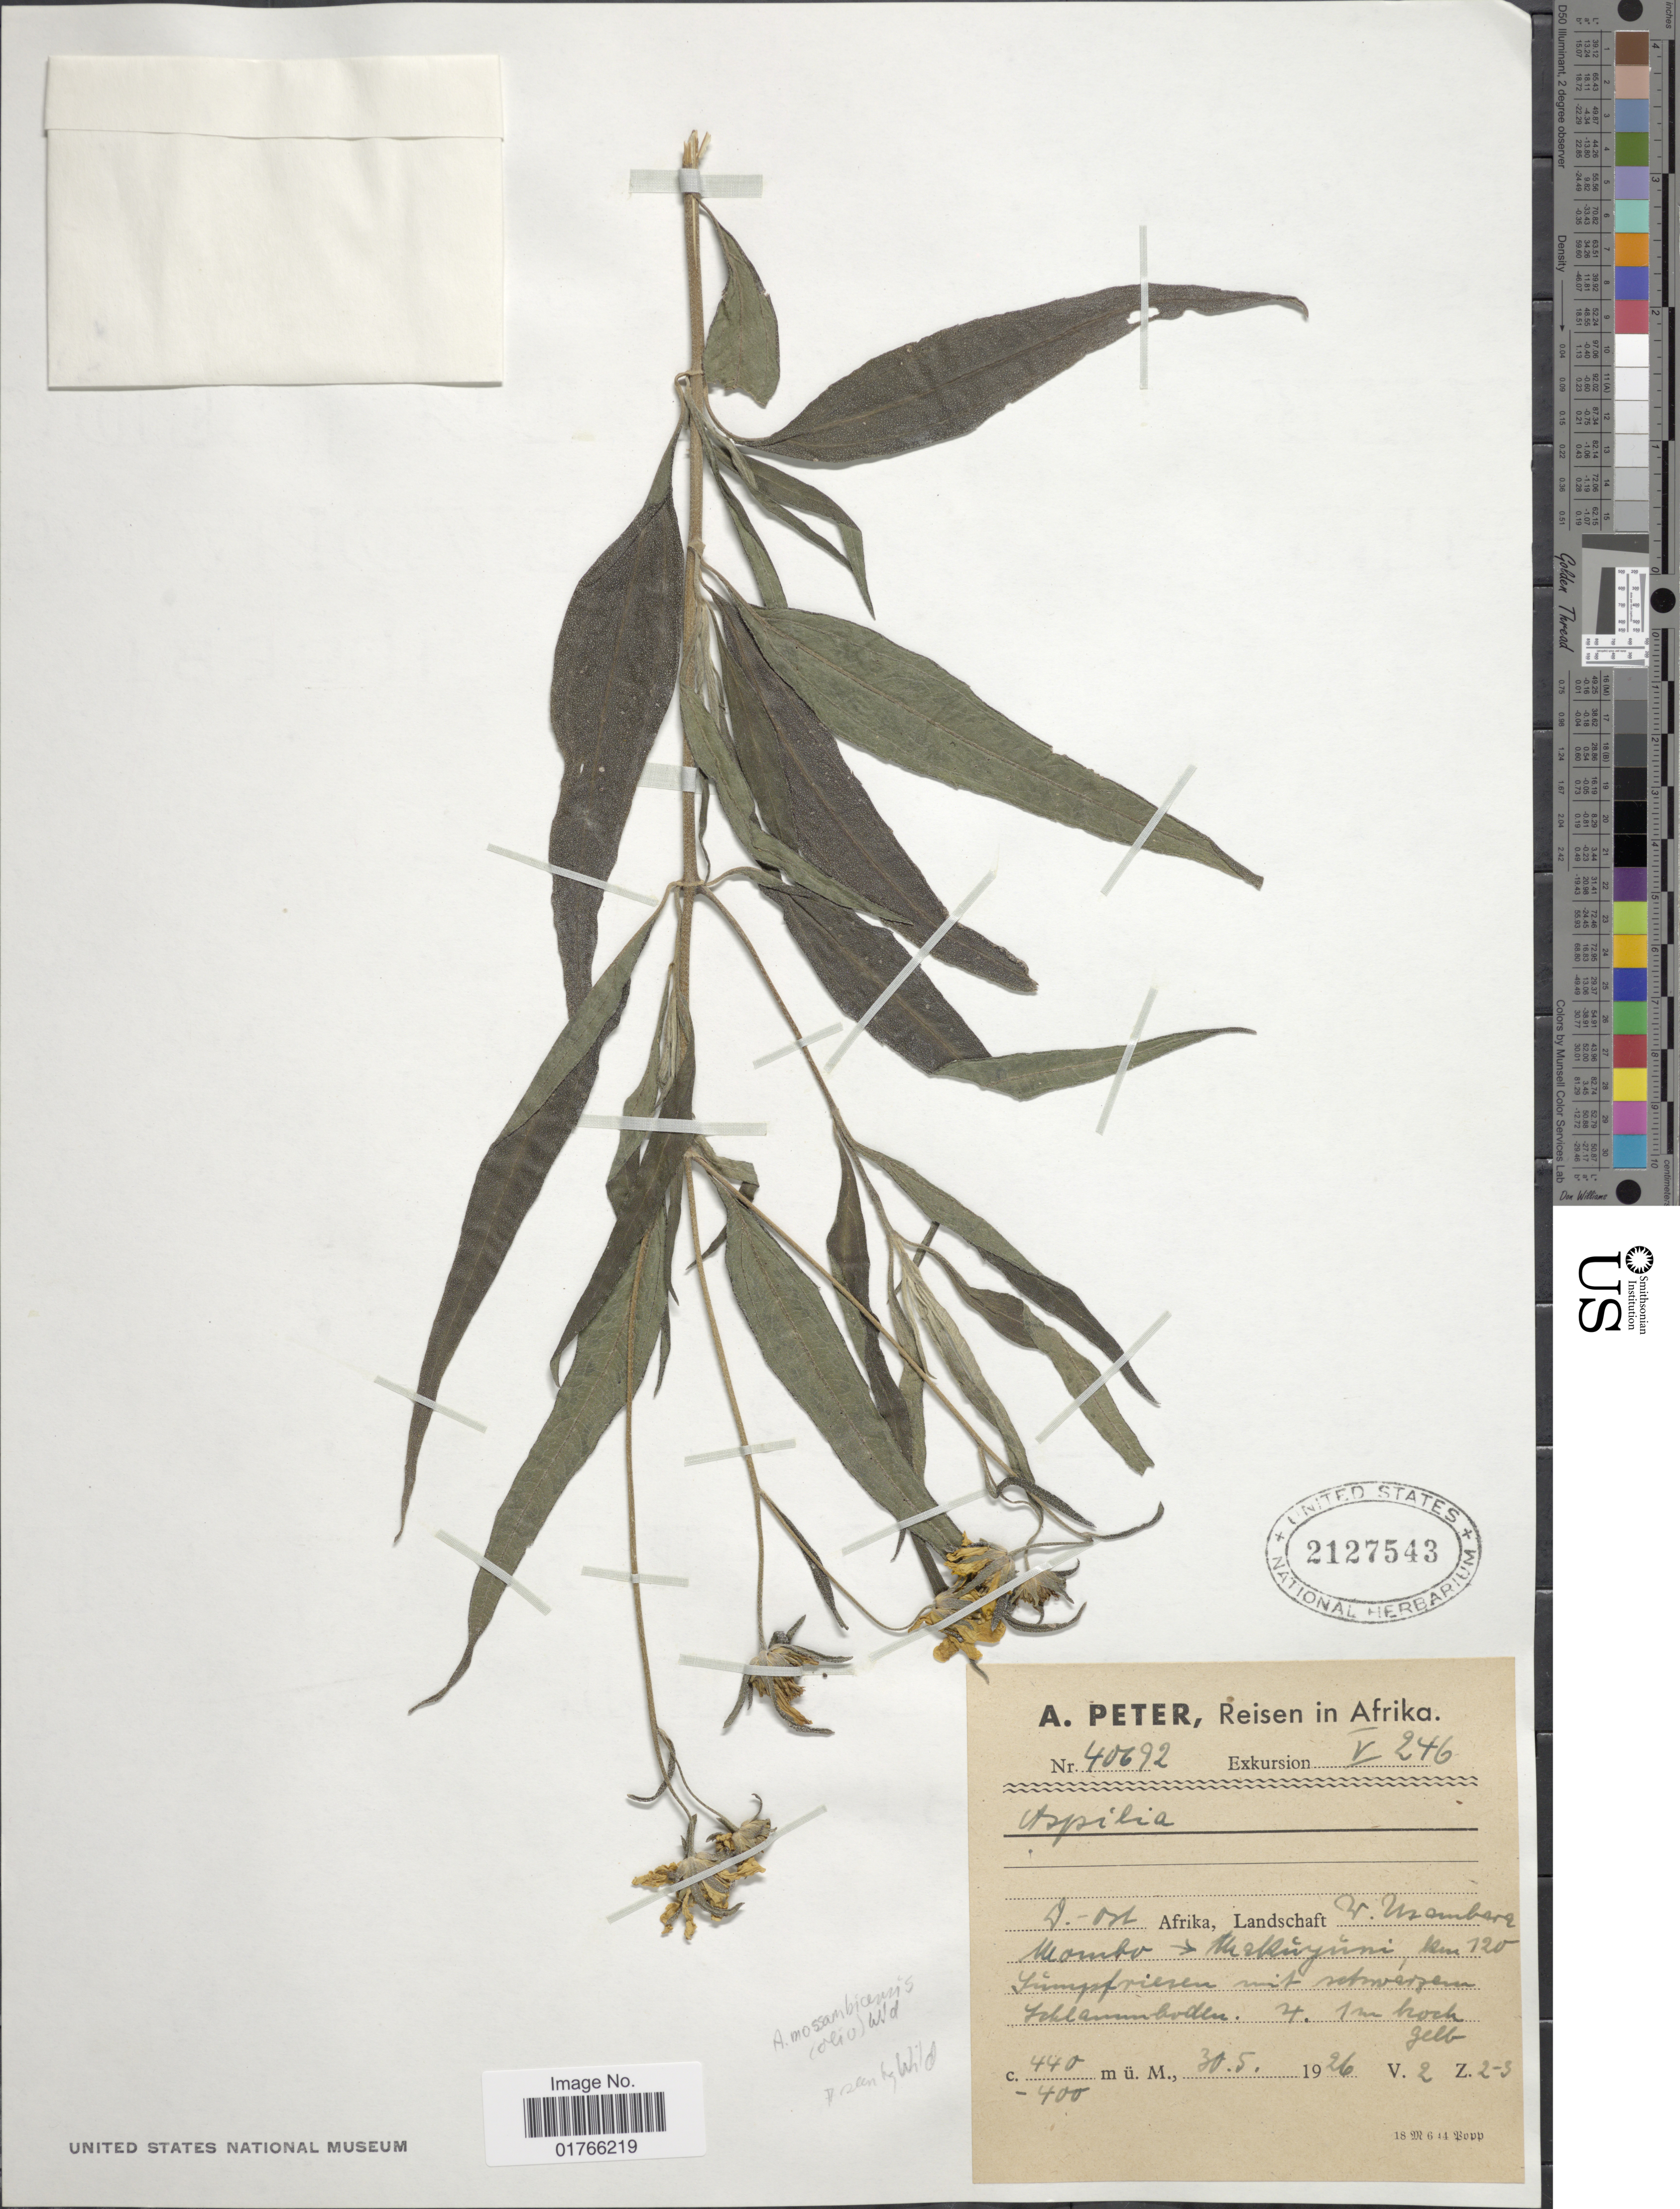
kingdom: Plantae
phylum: Tracheophyta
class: Magnoliopsida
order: Asterales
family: Asteraceae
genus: Aspilia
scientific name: Aspilia mossambicensis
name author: (Oliv.) Wild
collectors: A. Peter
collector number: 40692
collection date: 1926-05-30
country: Tanzania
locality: Afrika, D-Ost Afrika, W. Usambara, Mombo, Makuyuni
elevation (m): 400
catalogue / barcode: US 2127543